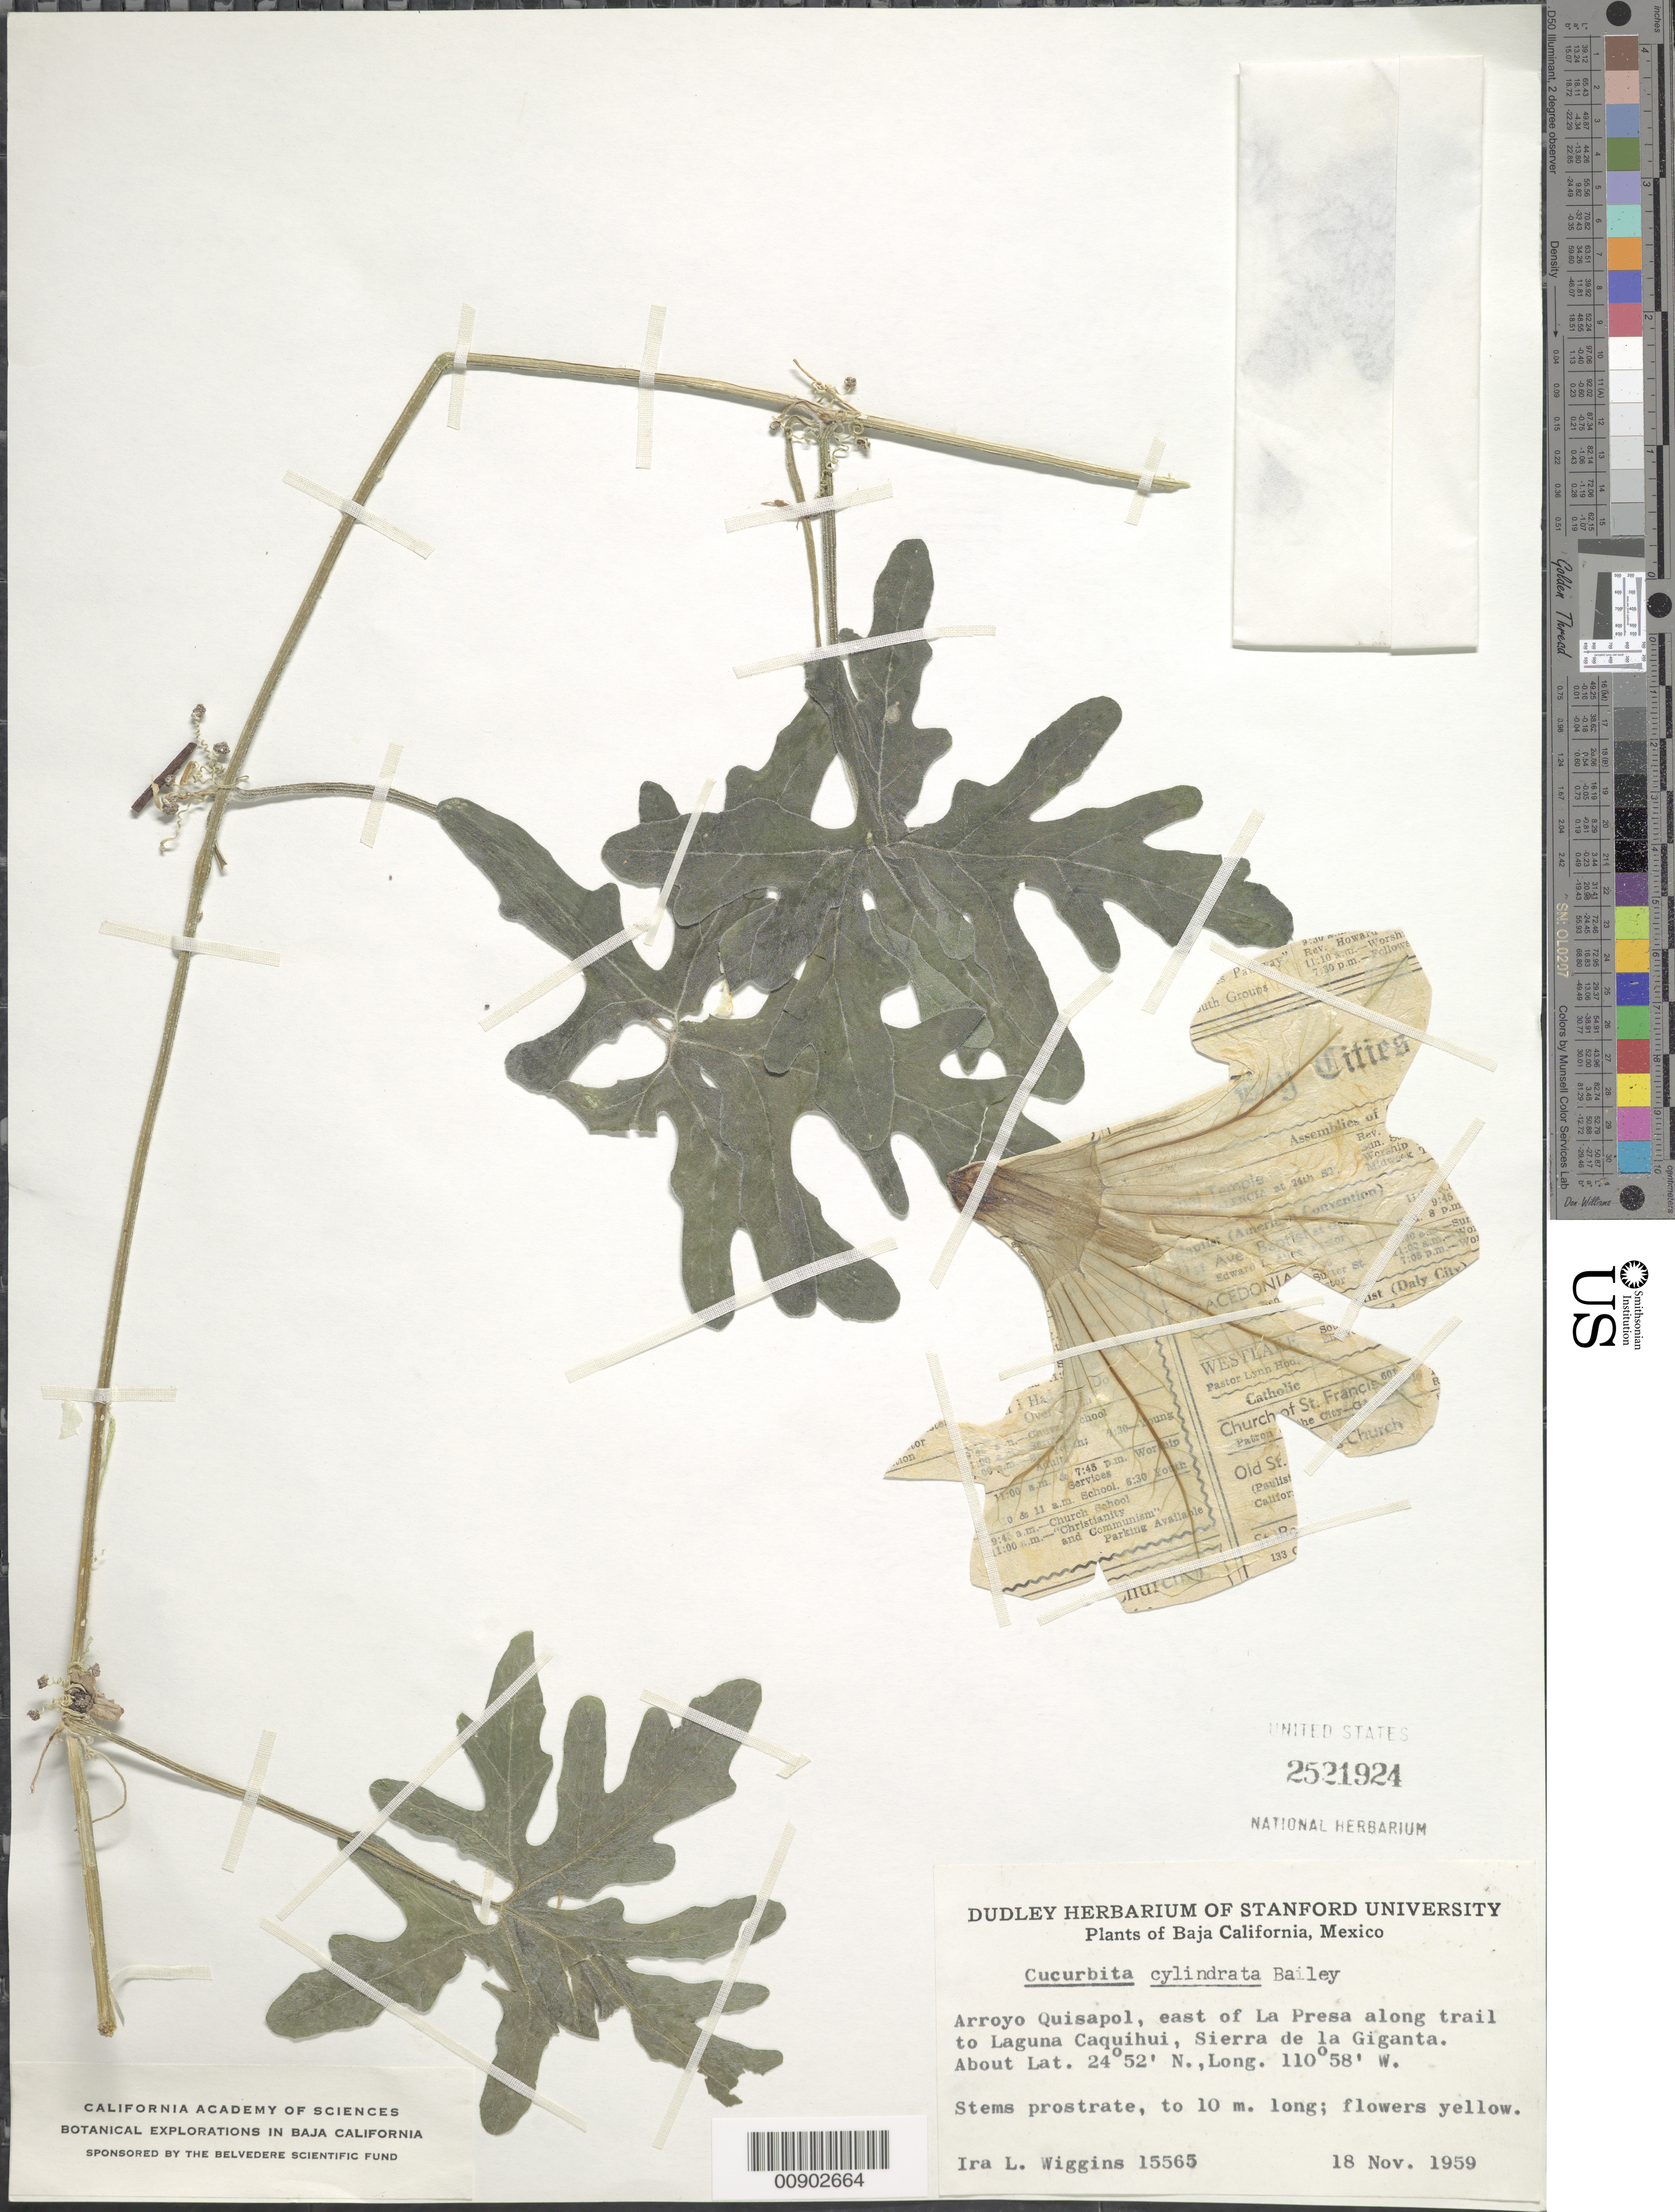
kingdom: Plantae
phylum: Tracheophyta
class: Magnoliopsida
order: Cucurbitales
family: Cucurbitaceae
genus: Cucurbita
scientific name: Cucurbita cylindrata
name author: L.H. Bailey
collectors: I. L. Wiggins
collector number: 15565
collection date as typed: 18 Nov 1959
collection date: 1959-11-18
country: Mexico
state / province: Baja California Sur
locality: Arroyo Quisapol, east of La Presa along trail to Laguna Caquihui, Sierra de la Giganta, Baja California Sur.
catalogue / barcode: US 2521924